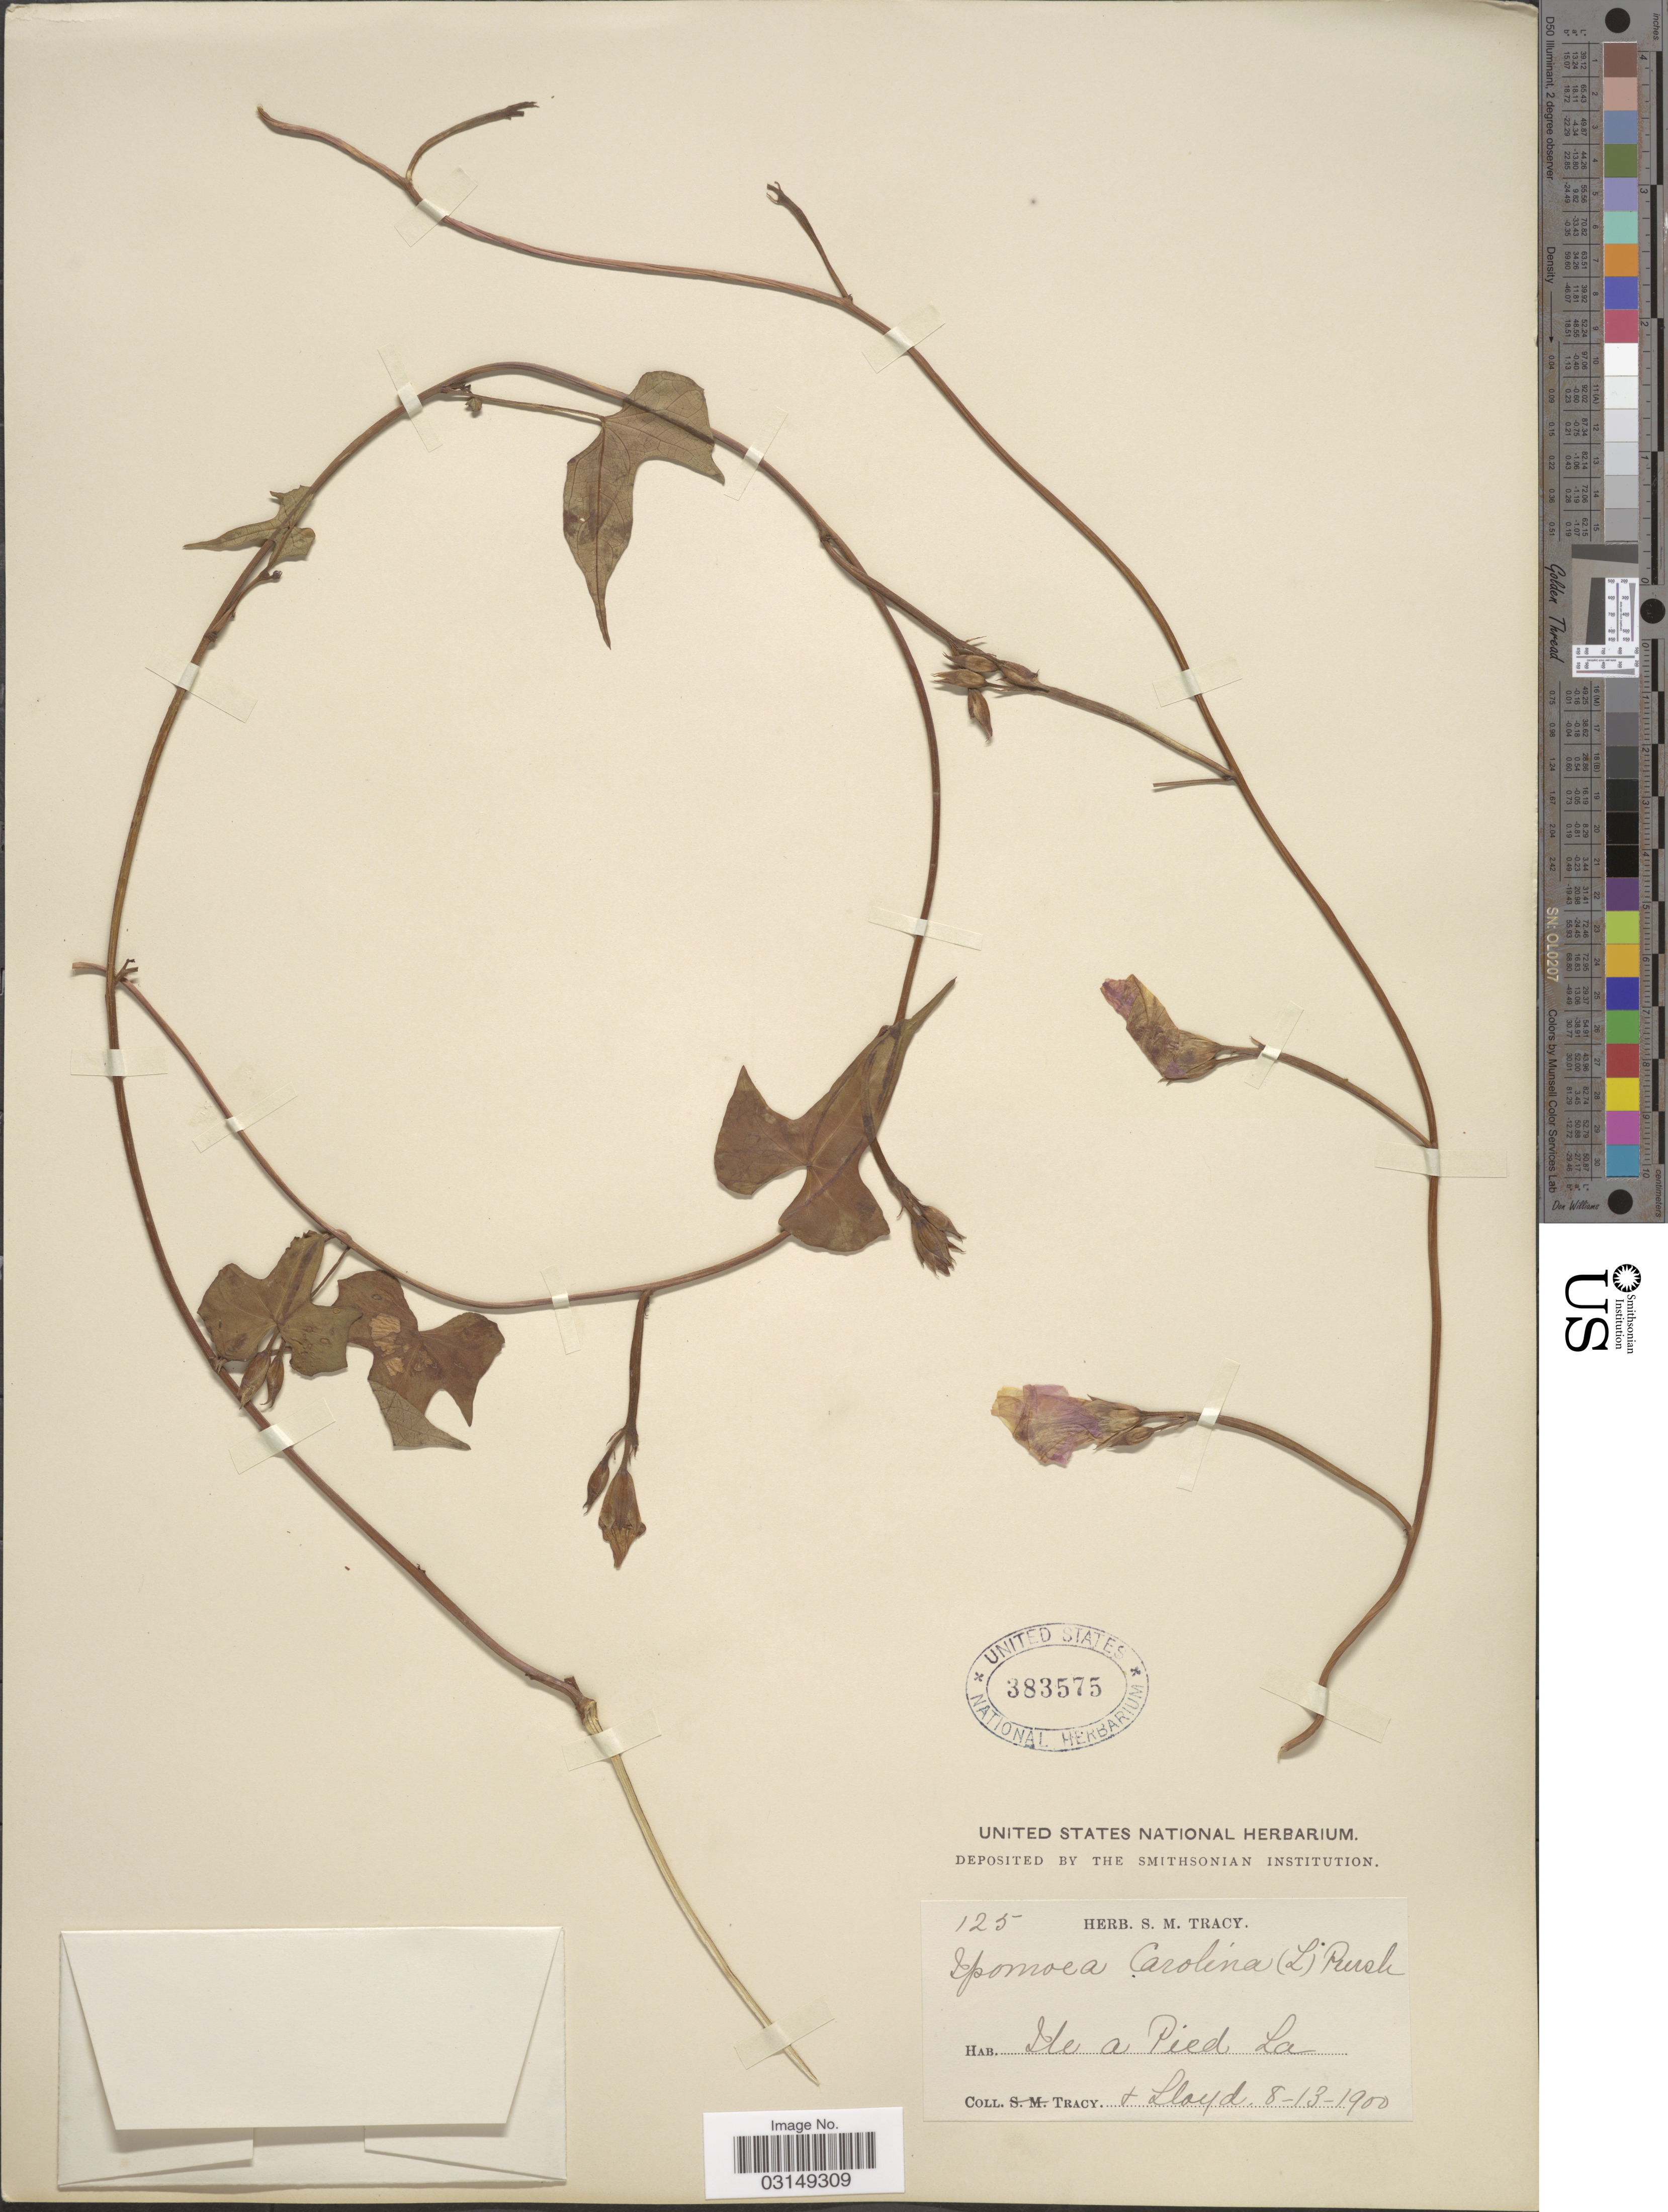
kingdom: Plantae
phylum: Tracheophyta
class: Magnoliopsida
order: Solanales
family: Convolvulaceae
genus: Ipomoea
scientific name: Ipomoea trichocarpa var. trichocarpa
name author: Elliott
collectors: -. Tracy & -- Lloyd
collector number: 125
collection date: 1900-08-13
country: United States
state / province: Louisiana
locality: Ile a Pied.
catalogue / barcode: US 383575